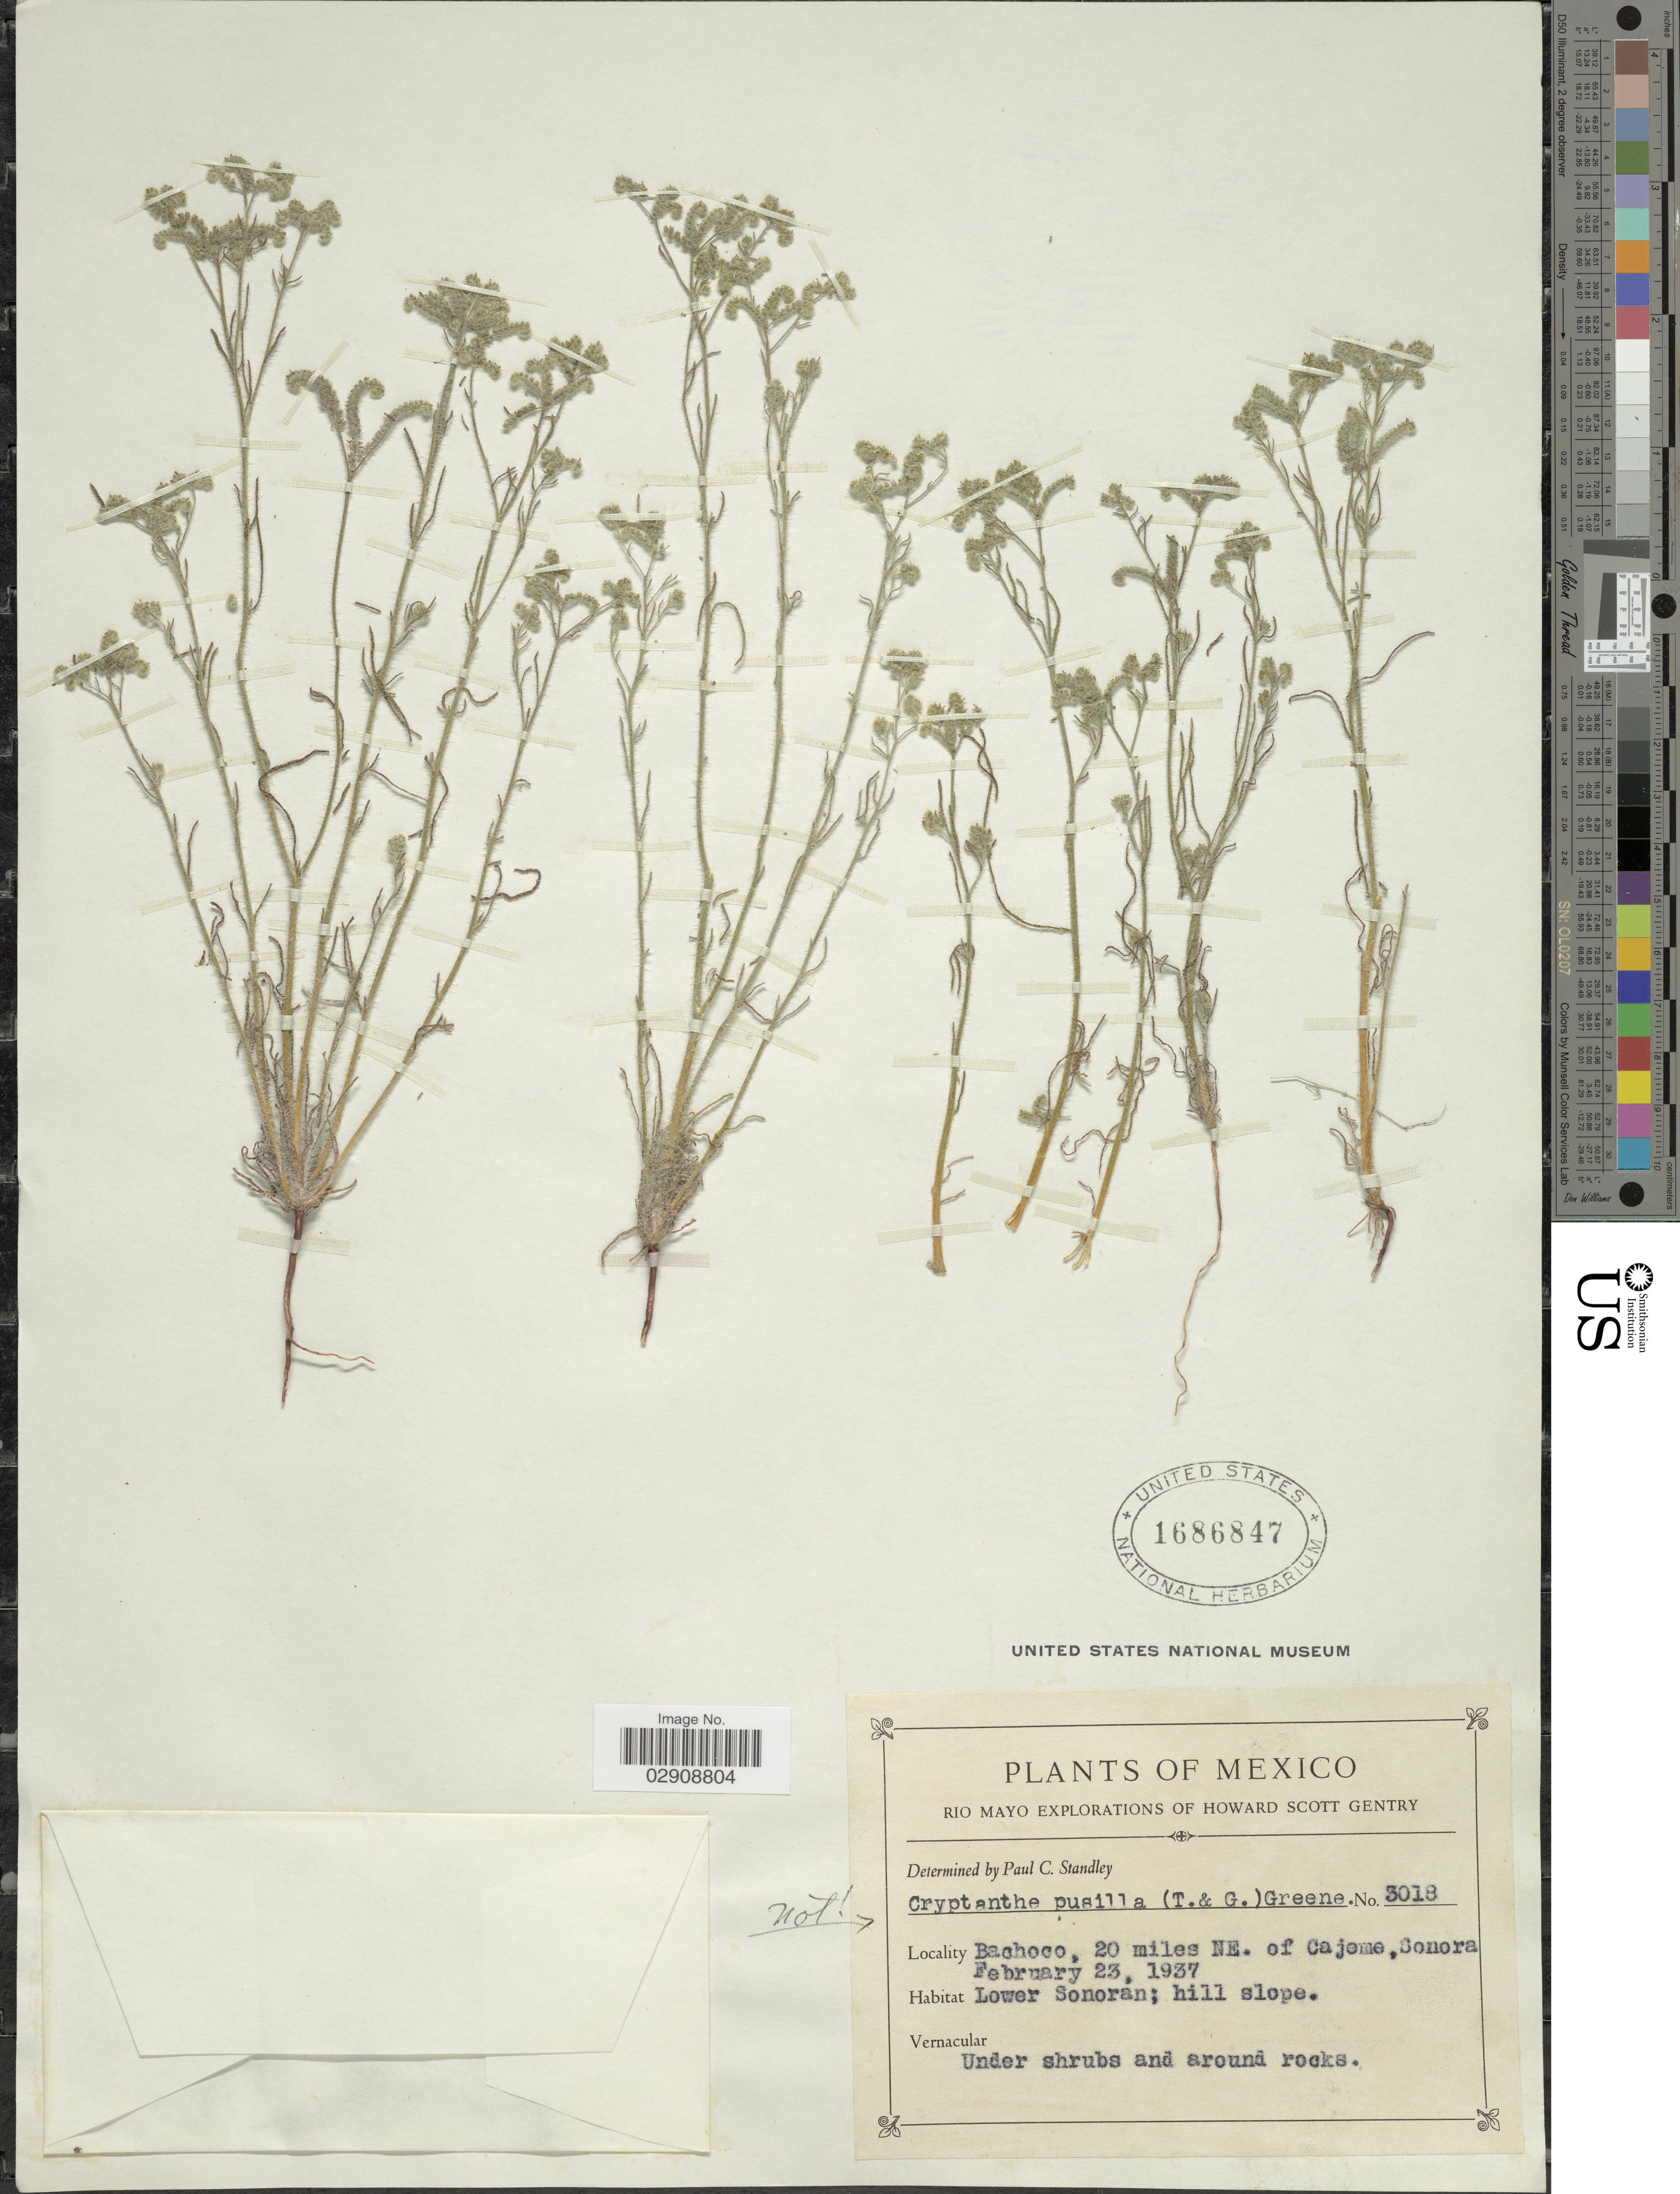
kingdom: Plantae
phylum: Tracheophyta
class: Magnoliopsida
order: Boraginales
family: Boraginaceae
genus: Cryptantha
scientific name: Cryptantha sp.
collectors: H. S. Gentry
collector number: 3018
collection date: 1937-02-23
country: Mexico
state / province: Sonora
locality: Bachoco, 20 miles NE. of Cajeme.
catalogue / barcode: US 1686847